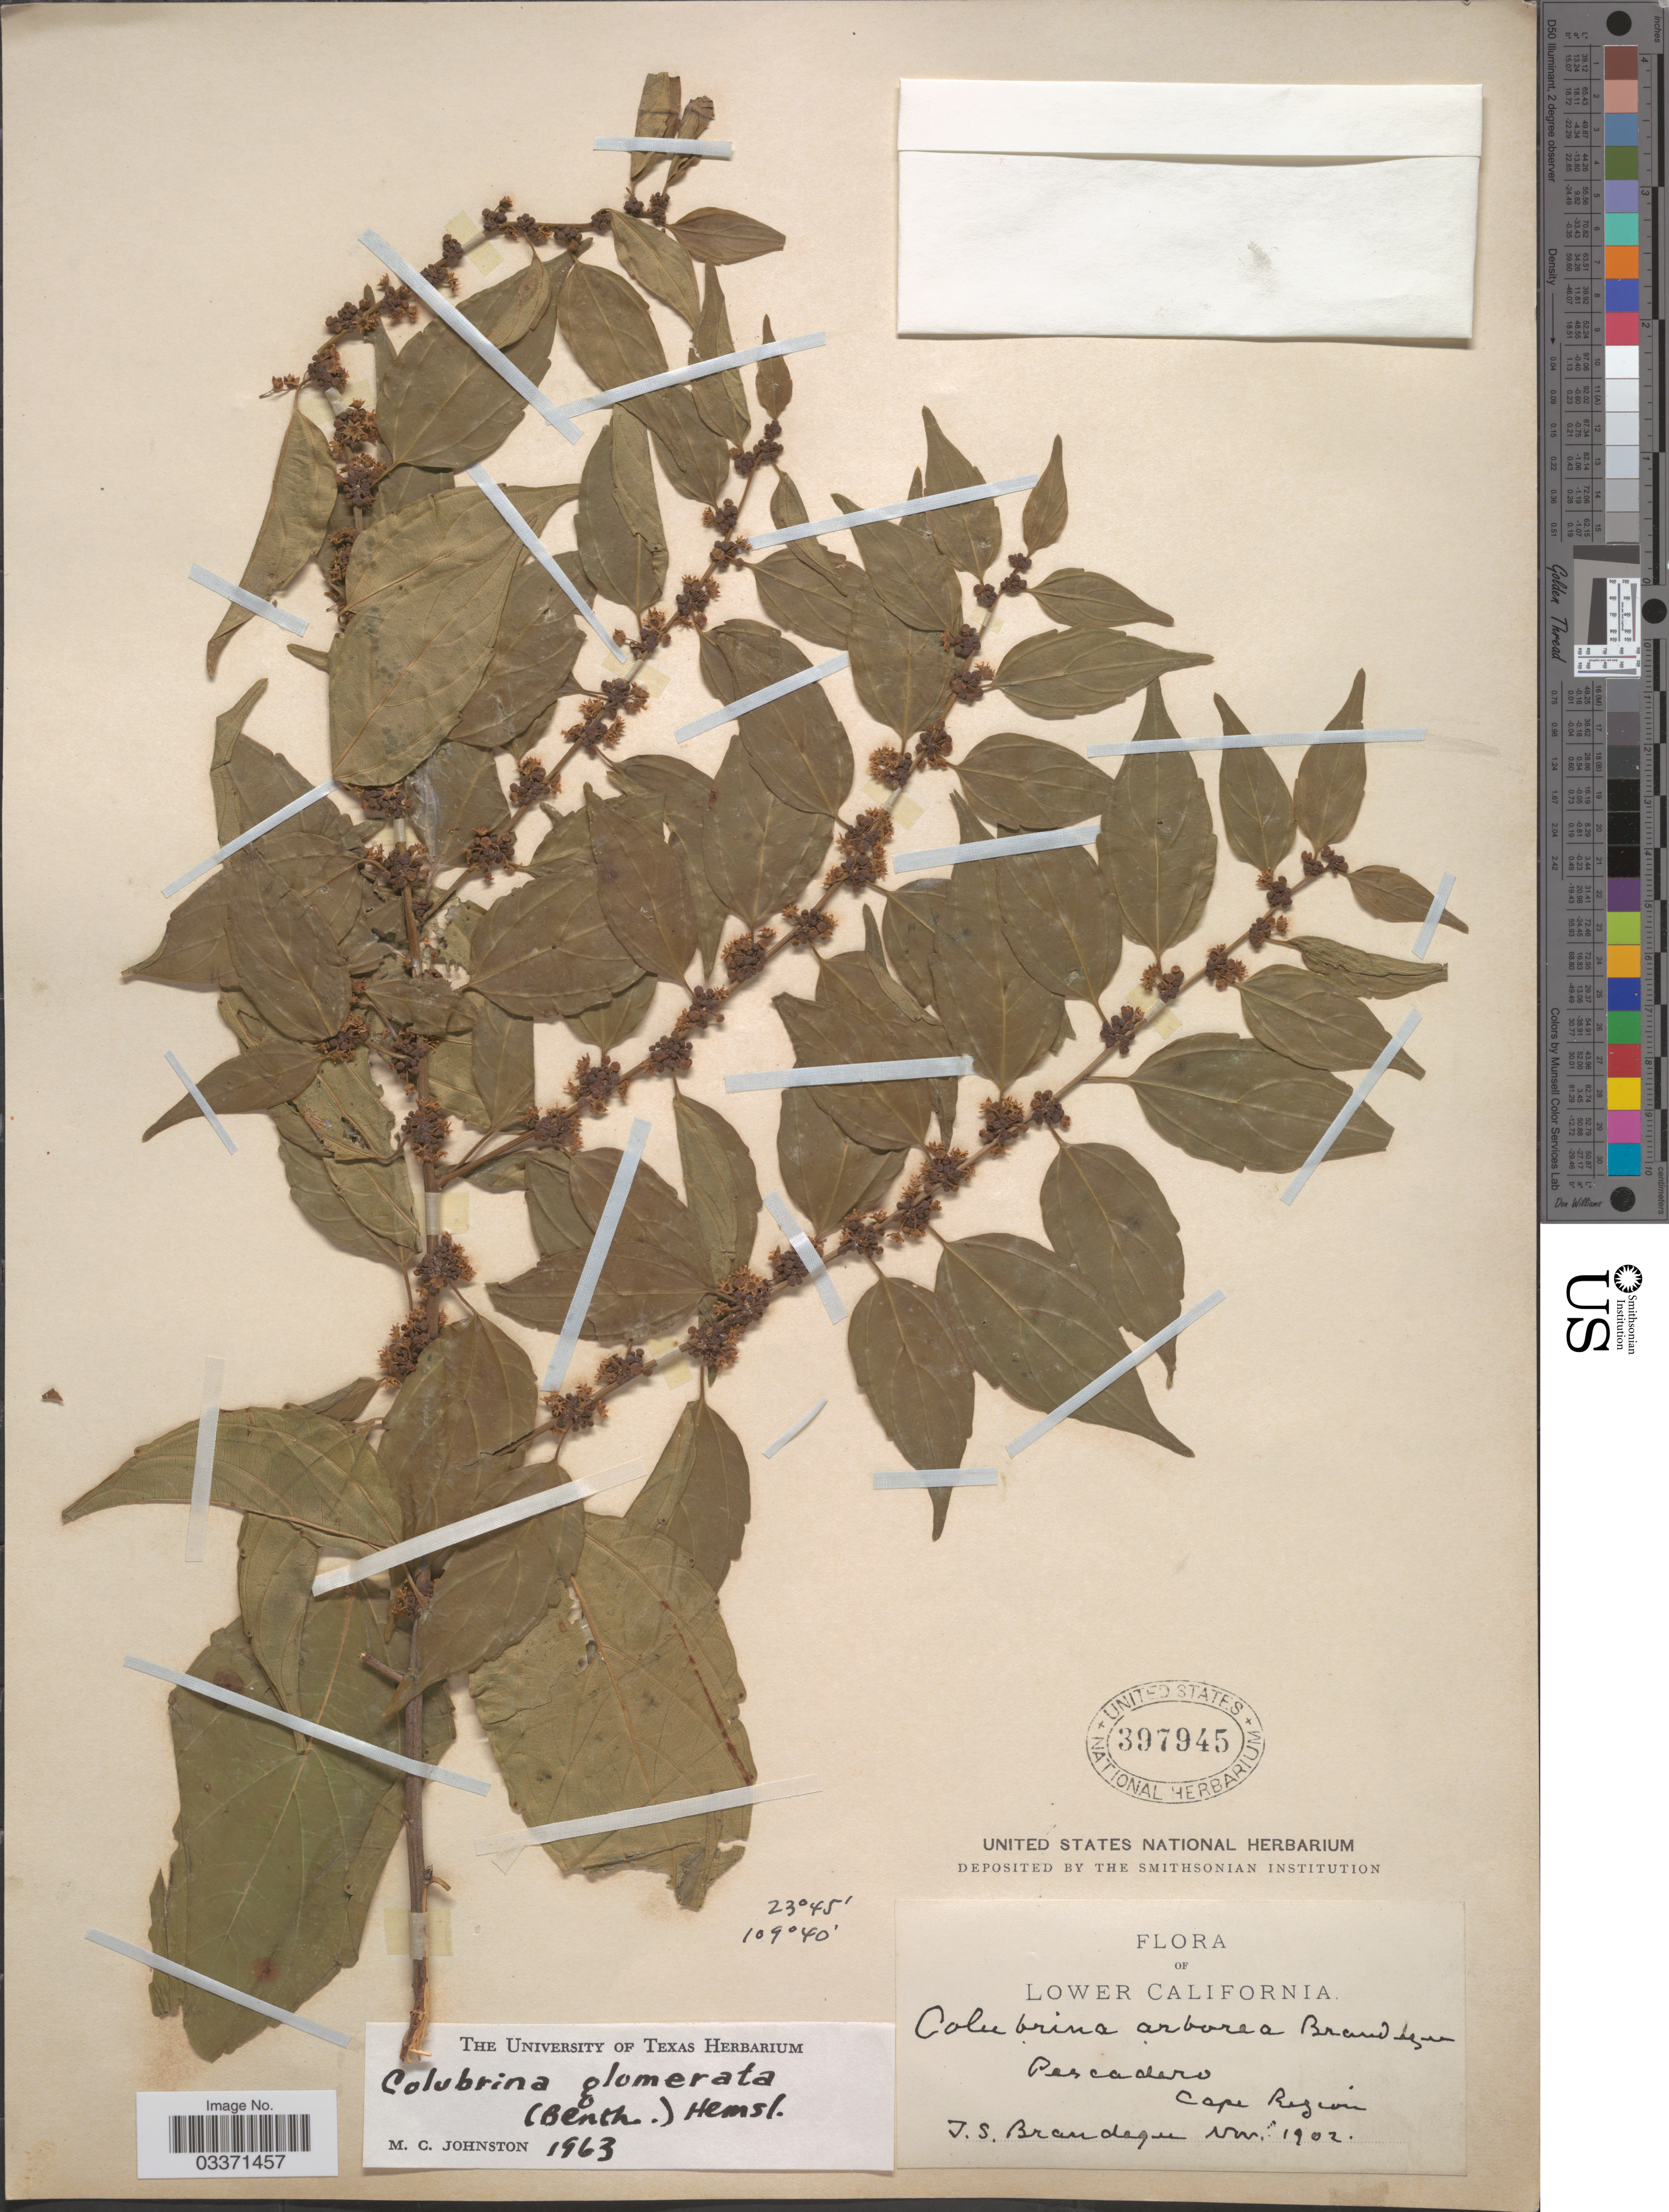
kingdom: Plantae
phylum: Tracheophyta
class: Magnoliopsida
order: Rosales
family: Rhamnaceae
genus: Colubrina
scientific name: Colubrina glabra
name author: S. Watson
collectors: T. S. Brandegee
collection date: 1902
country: Mexico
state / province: Baja California Sur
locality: Lower California. Pescadero Cape Region.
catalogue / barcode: US 397945